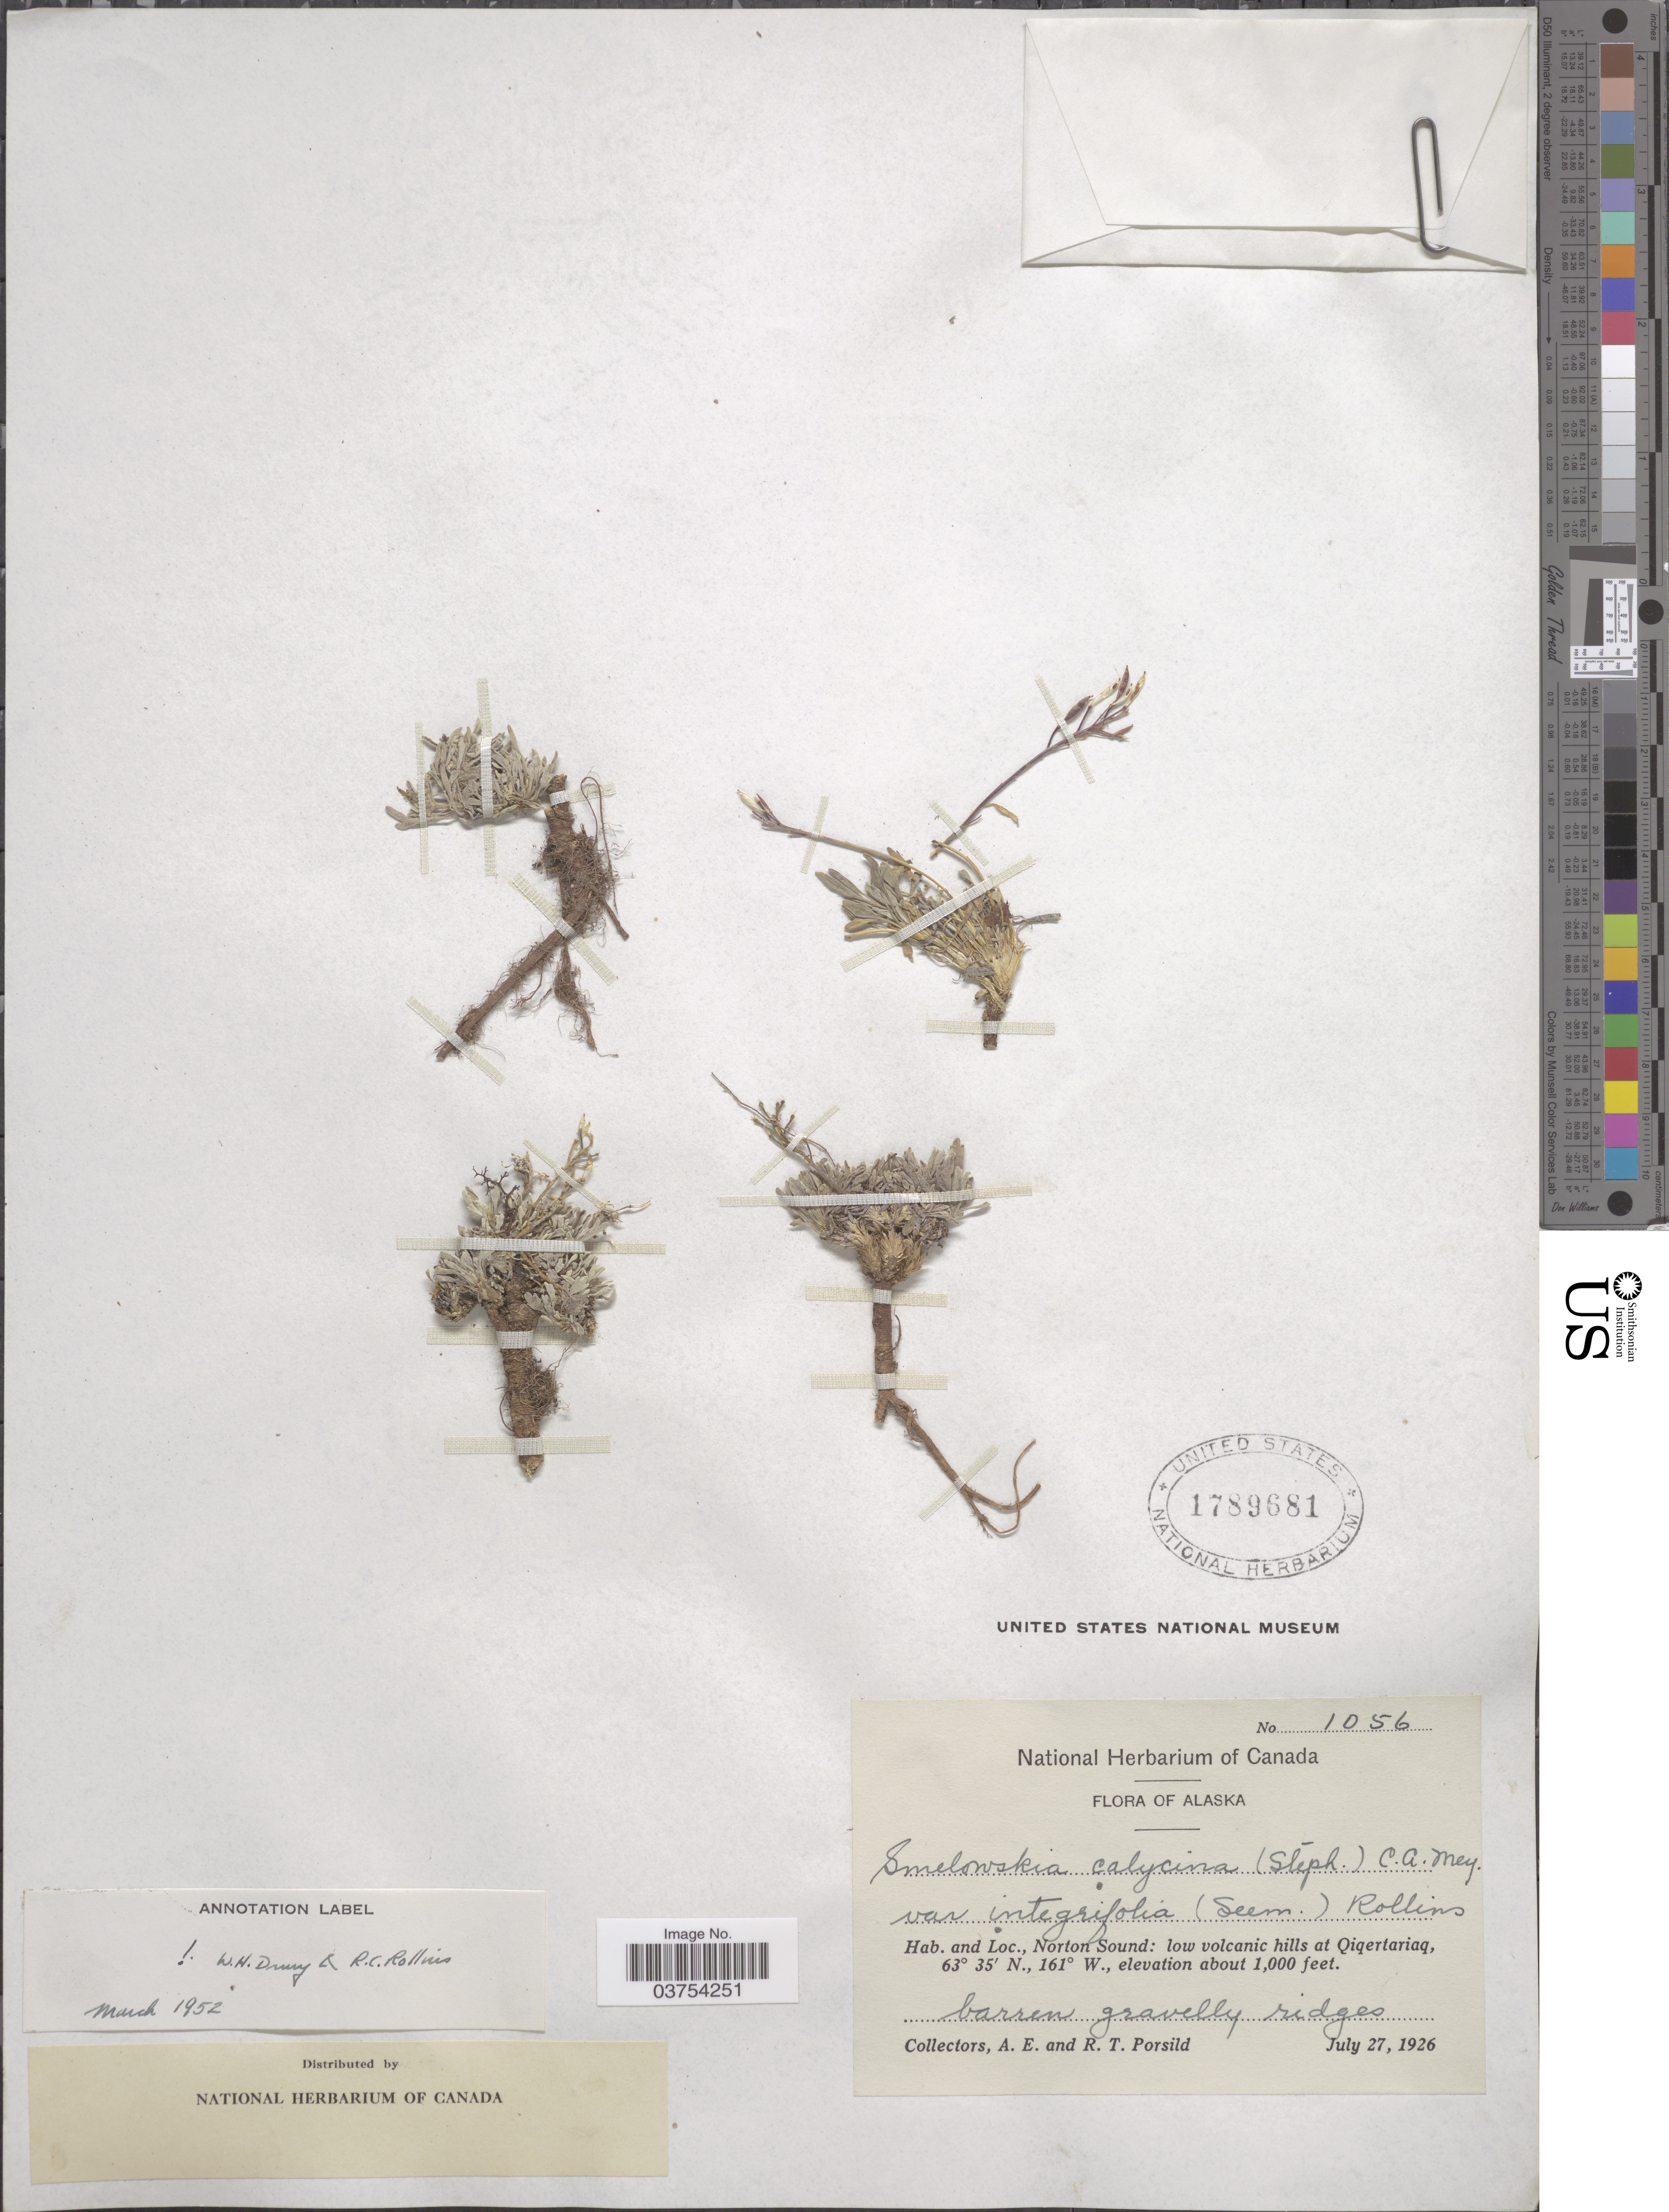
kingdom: Plantae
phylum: Tracheophyta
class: Magnoliopsida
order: Brassicales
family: Brassicaceae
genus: Smelowskia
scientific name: Smelowskia calycina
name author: (Stephan) C.A. Mey.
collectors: A. E. Porsild & R. T. Porsild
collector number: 1056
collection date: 1926-07-27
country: United States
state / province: Alaska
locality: Norton Sound: low volcanic hills at Qiqertariaq.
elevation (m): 305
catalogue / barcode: US 1789681